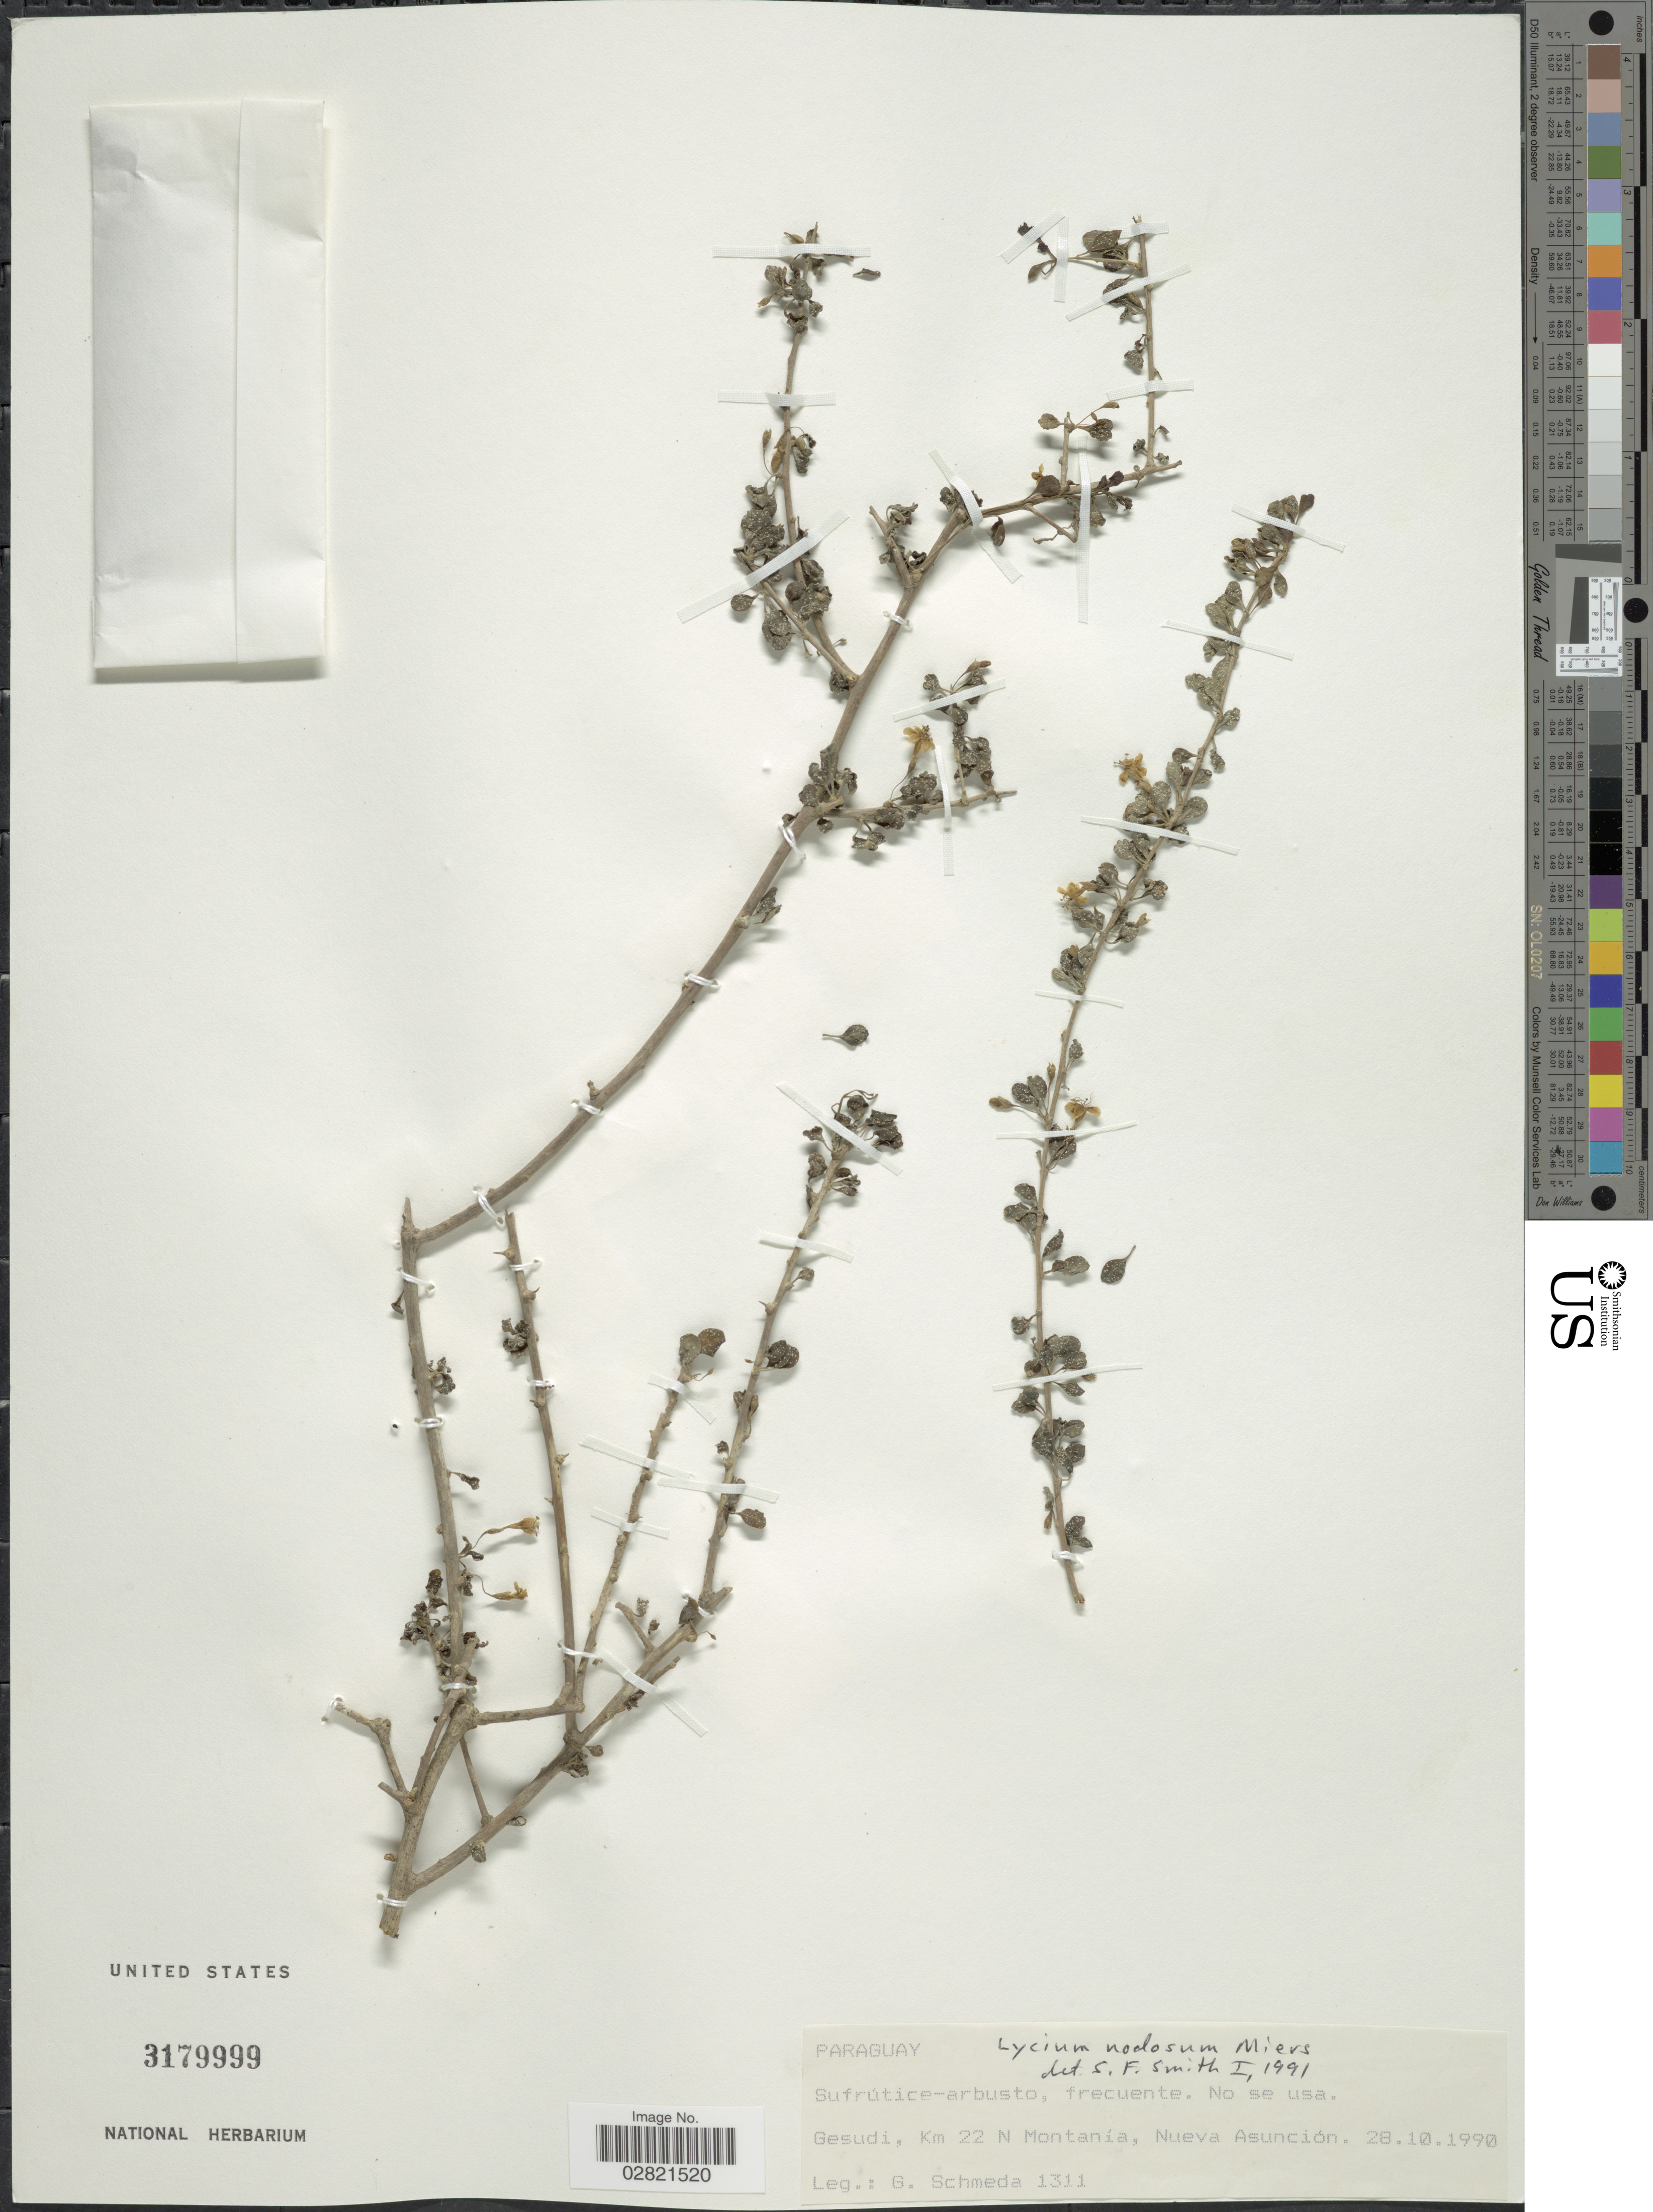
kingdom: Plantae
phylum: Tracheophyta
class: Magnoliopsida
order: Solanales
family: Solanaceae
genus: Lycium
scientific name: Lycium nodosum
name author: Miers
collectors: G. Schmeda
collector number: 1311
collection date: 1990-10-28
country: Paraguay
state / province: Asuncion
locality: Gesudi, Km 22 N Montanía, Nueva Asunción.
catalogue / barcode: US 3179999